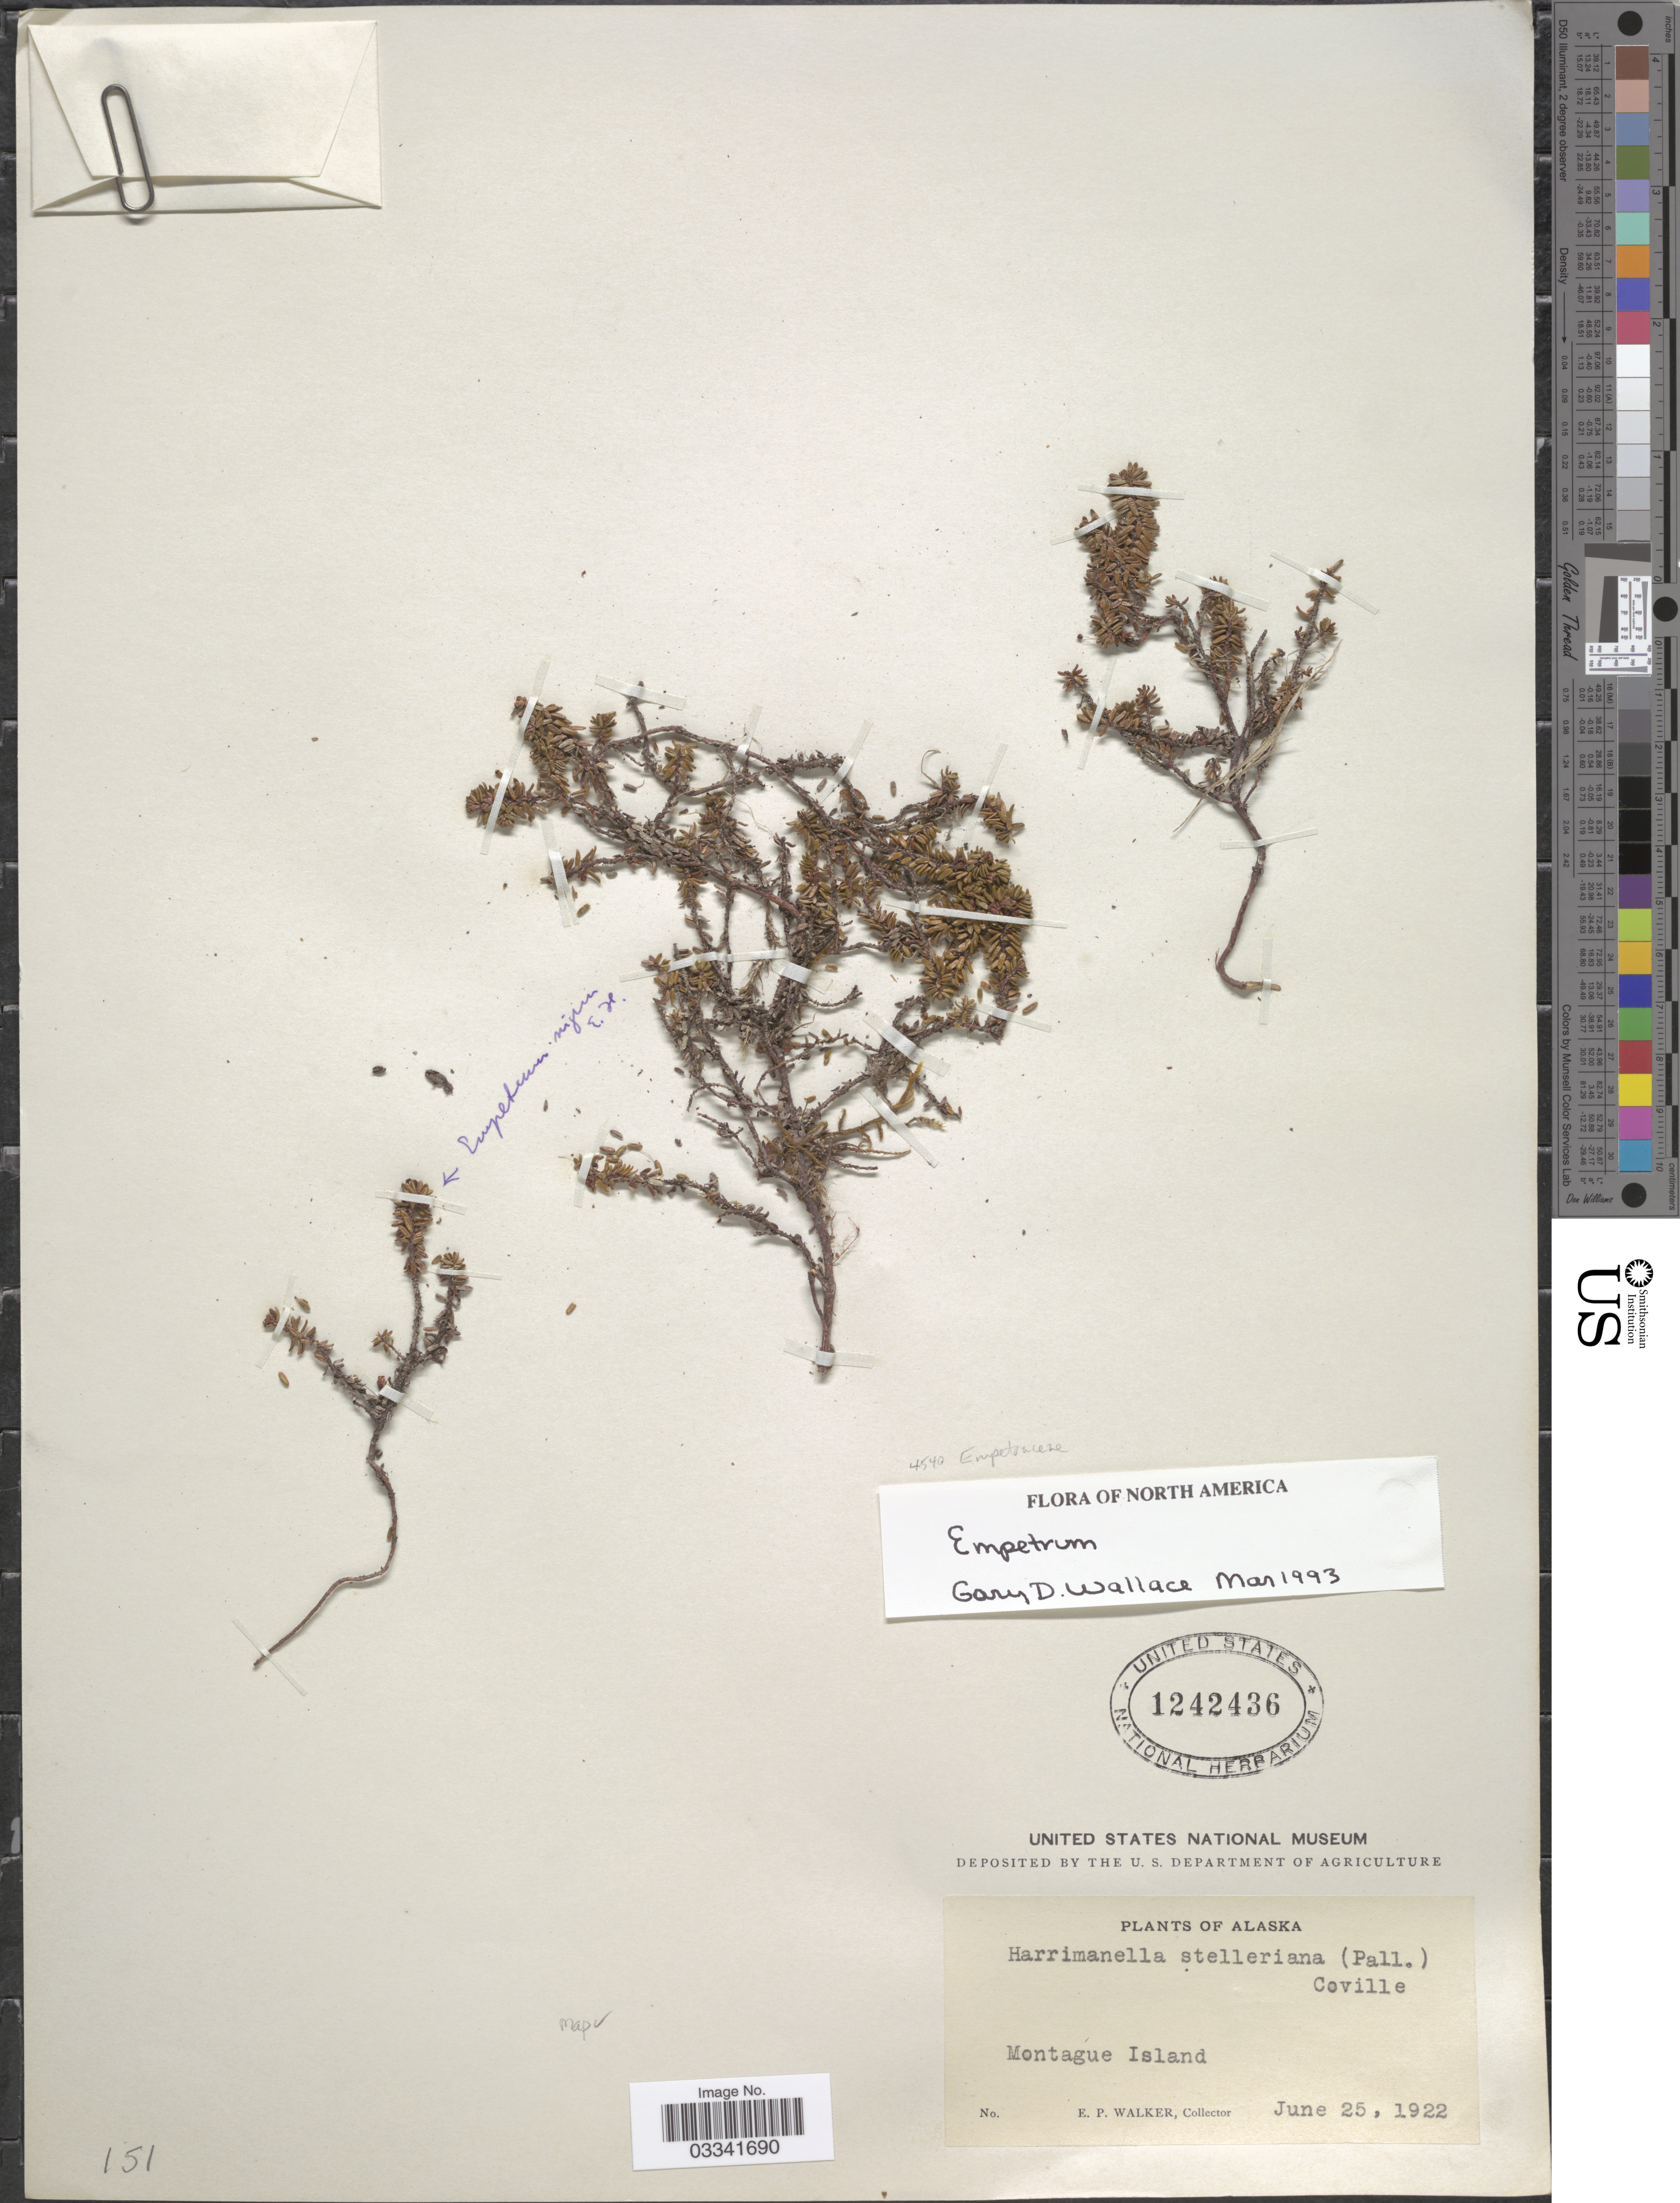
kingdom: Plantae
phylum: Tracheophyta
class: Magnoliopsida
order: Ericales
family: Ericaceae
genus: Empetrum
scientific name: Empetrum nigrum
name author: L.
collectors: E. Walker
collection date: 1922-06-25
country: United States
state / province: Alaska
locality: Montague Island.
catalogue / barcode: US 1242436